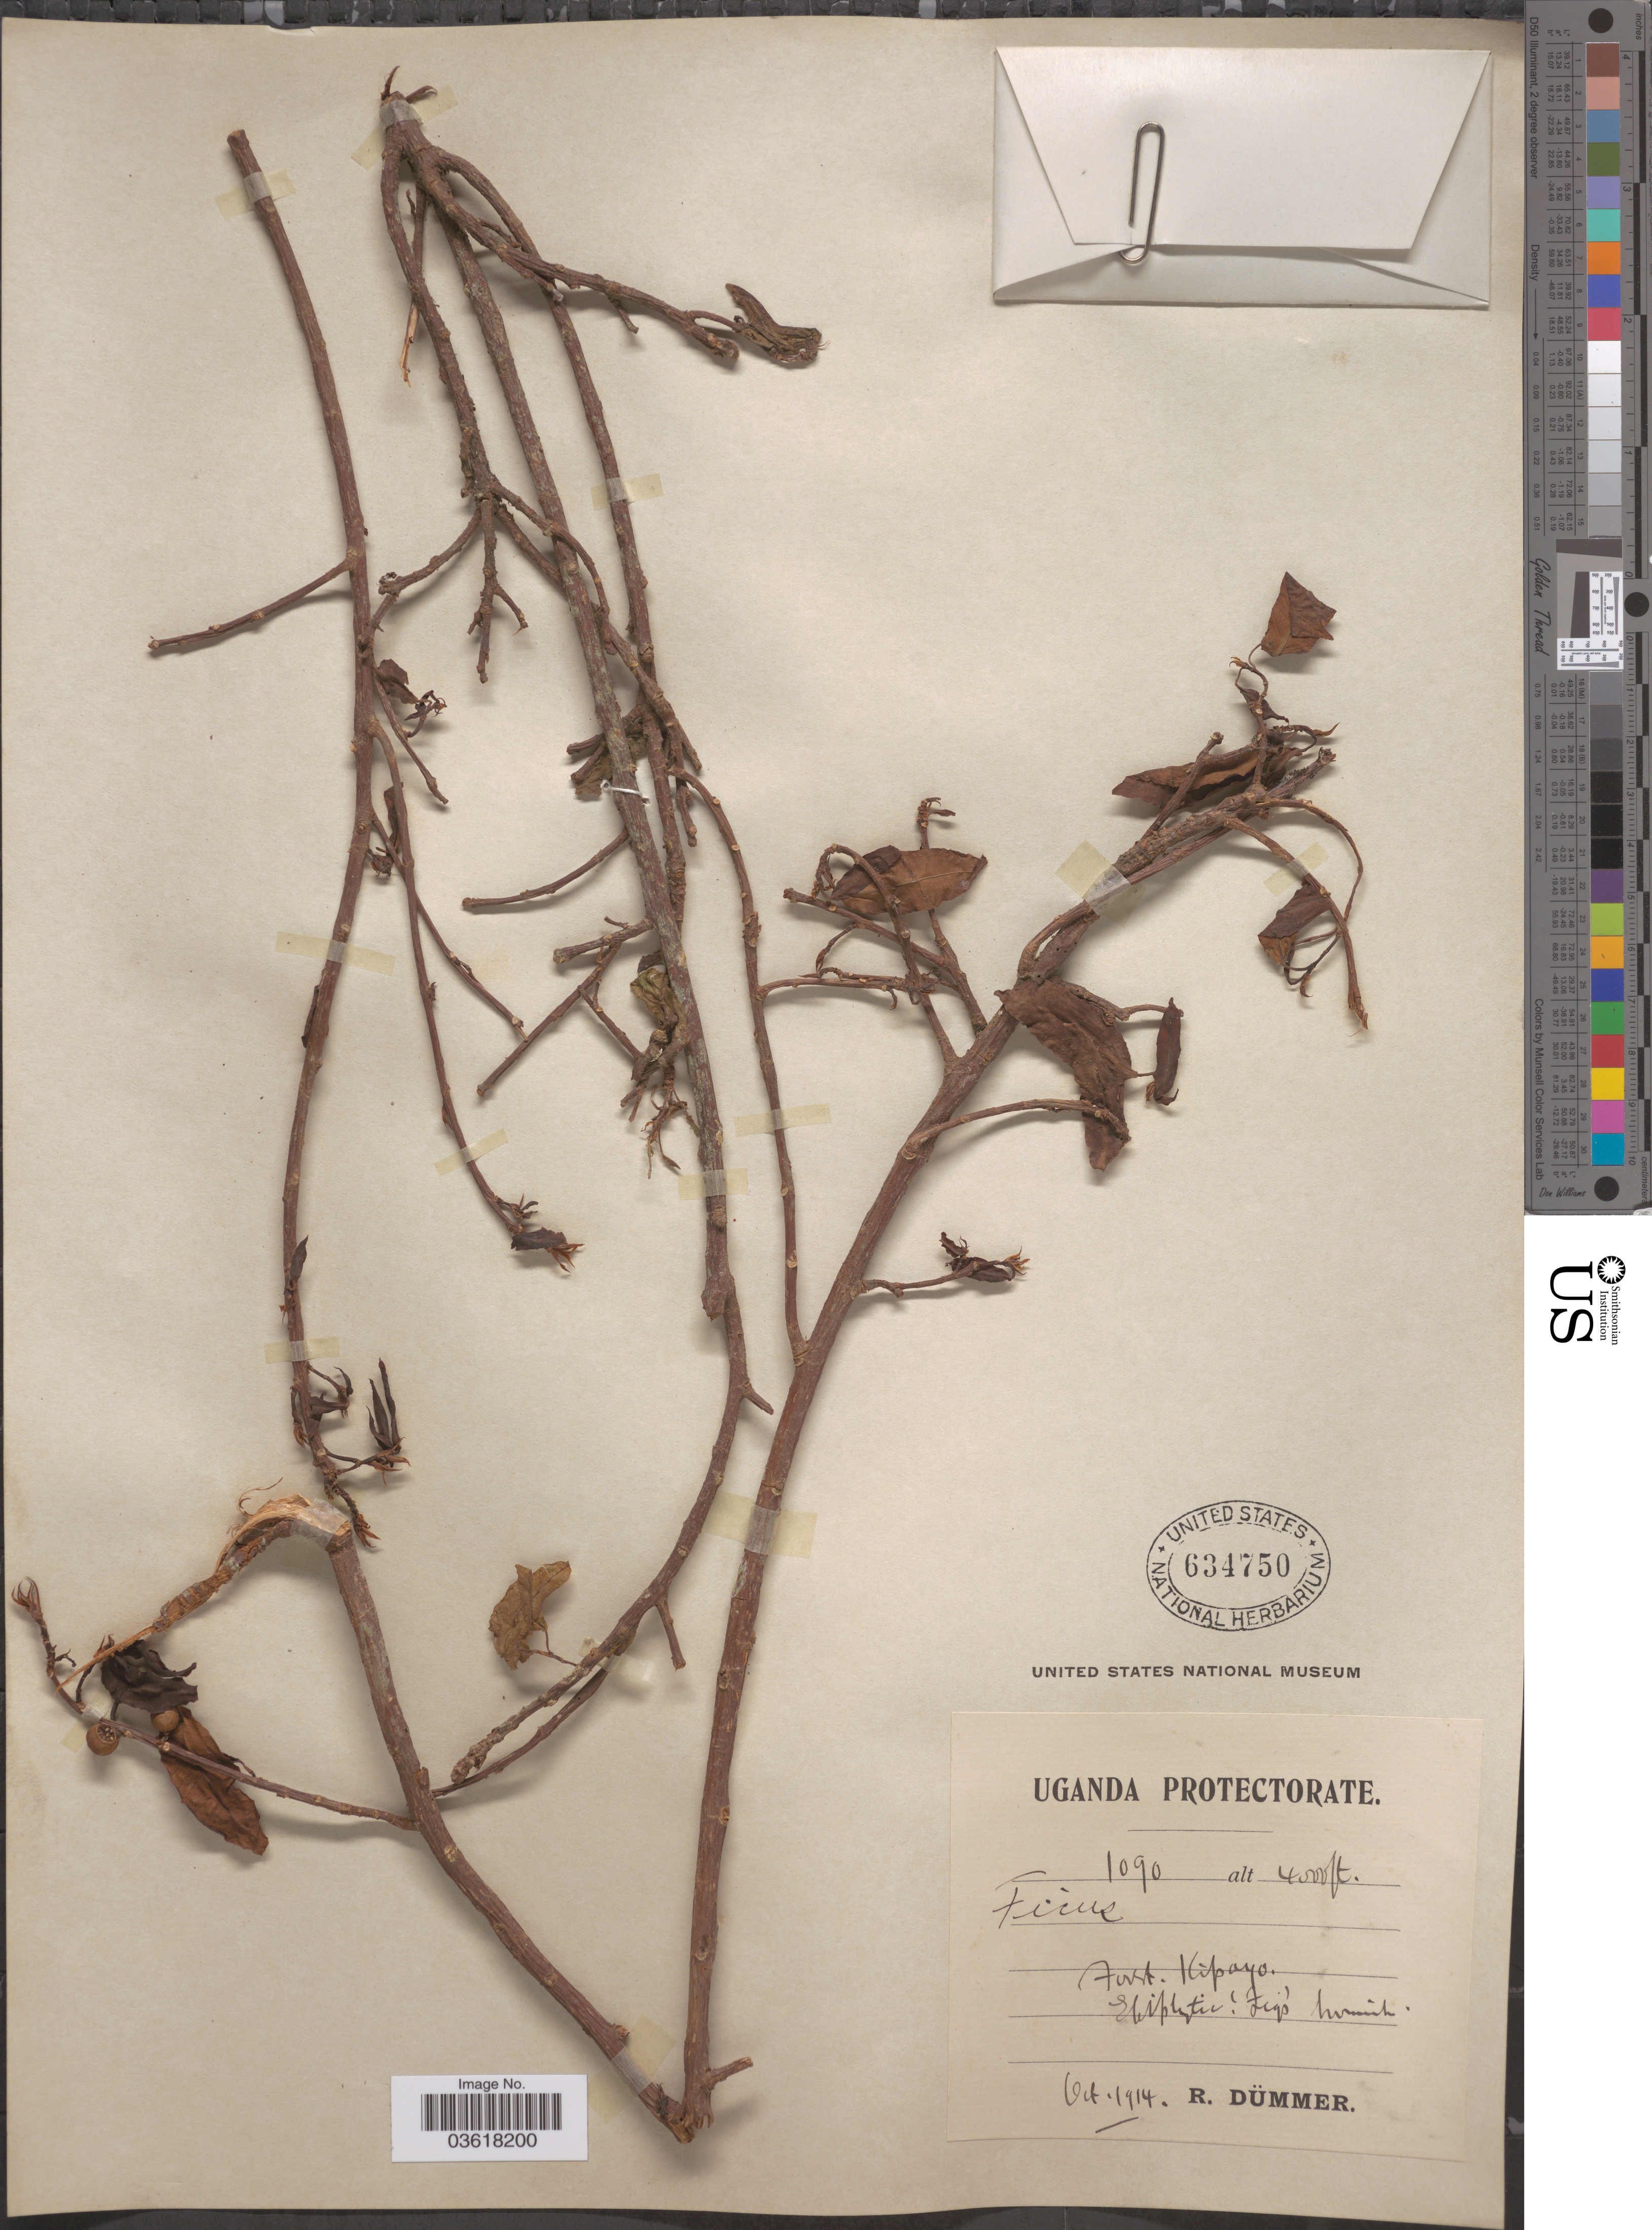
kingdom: Plantae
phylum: Tracheophyta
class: Magnoliopsida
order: Rosales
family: Moraceae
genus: Ficus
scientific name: Ficus sp.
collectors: R. A. Dümmer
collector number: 1090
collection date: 1914-10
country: Uganda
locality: Uganda Protectorate. Forest. Kipayo.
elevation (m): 1219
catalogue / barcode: US 634750